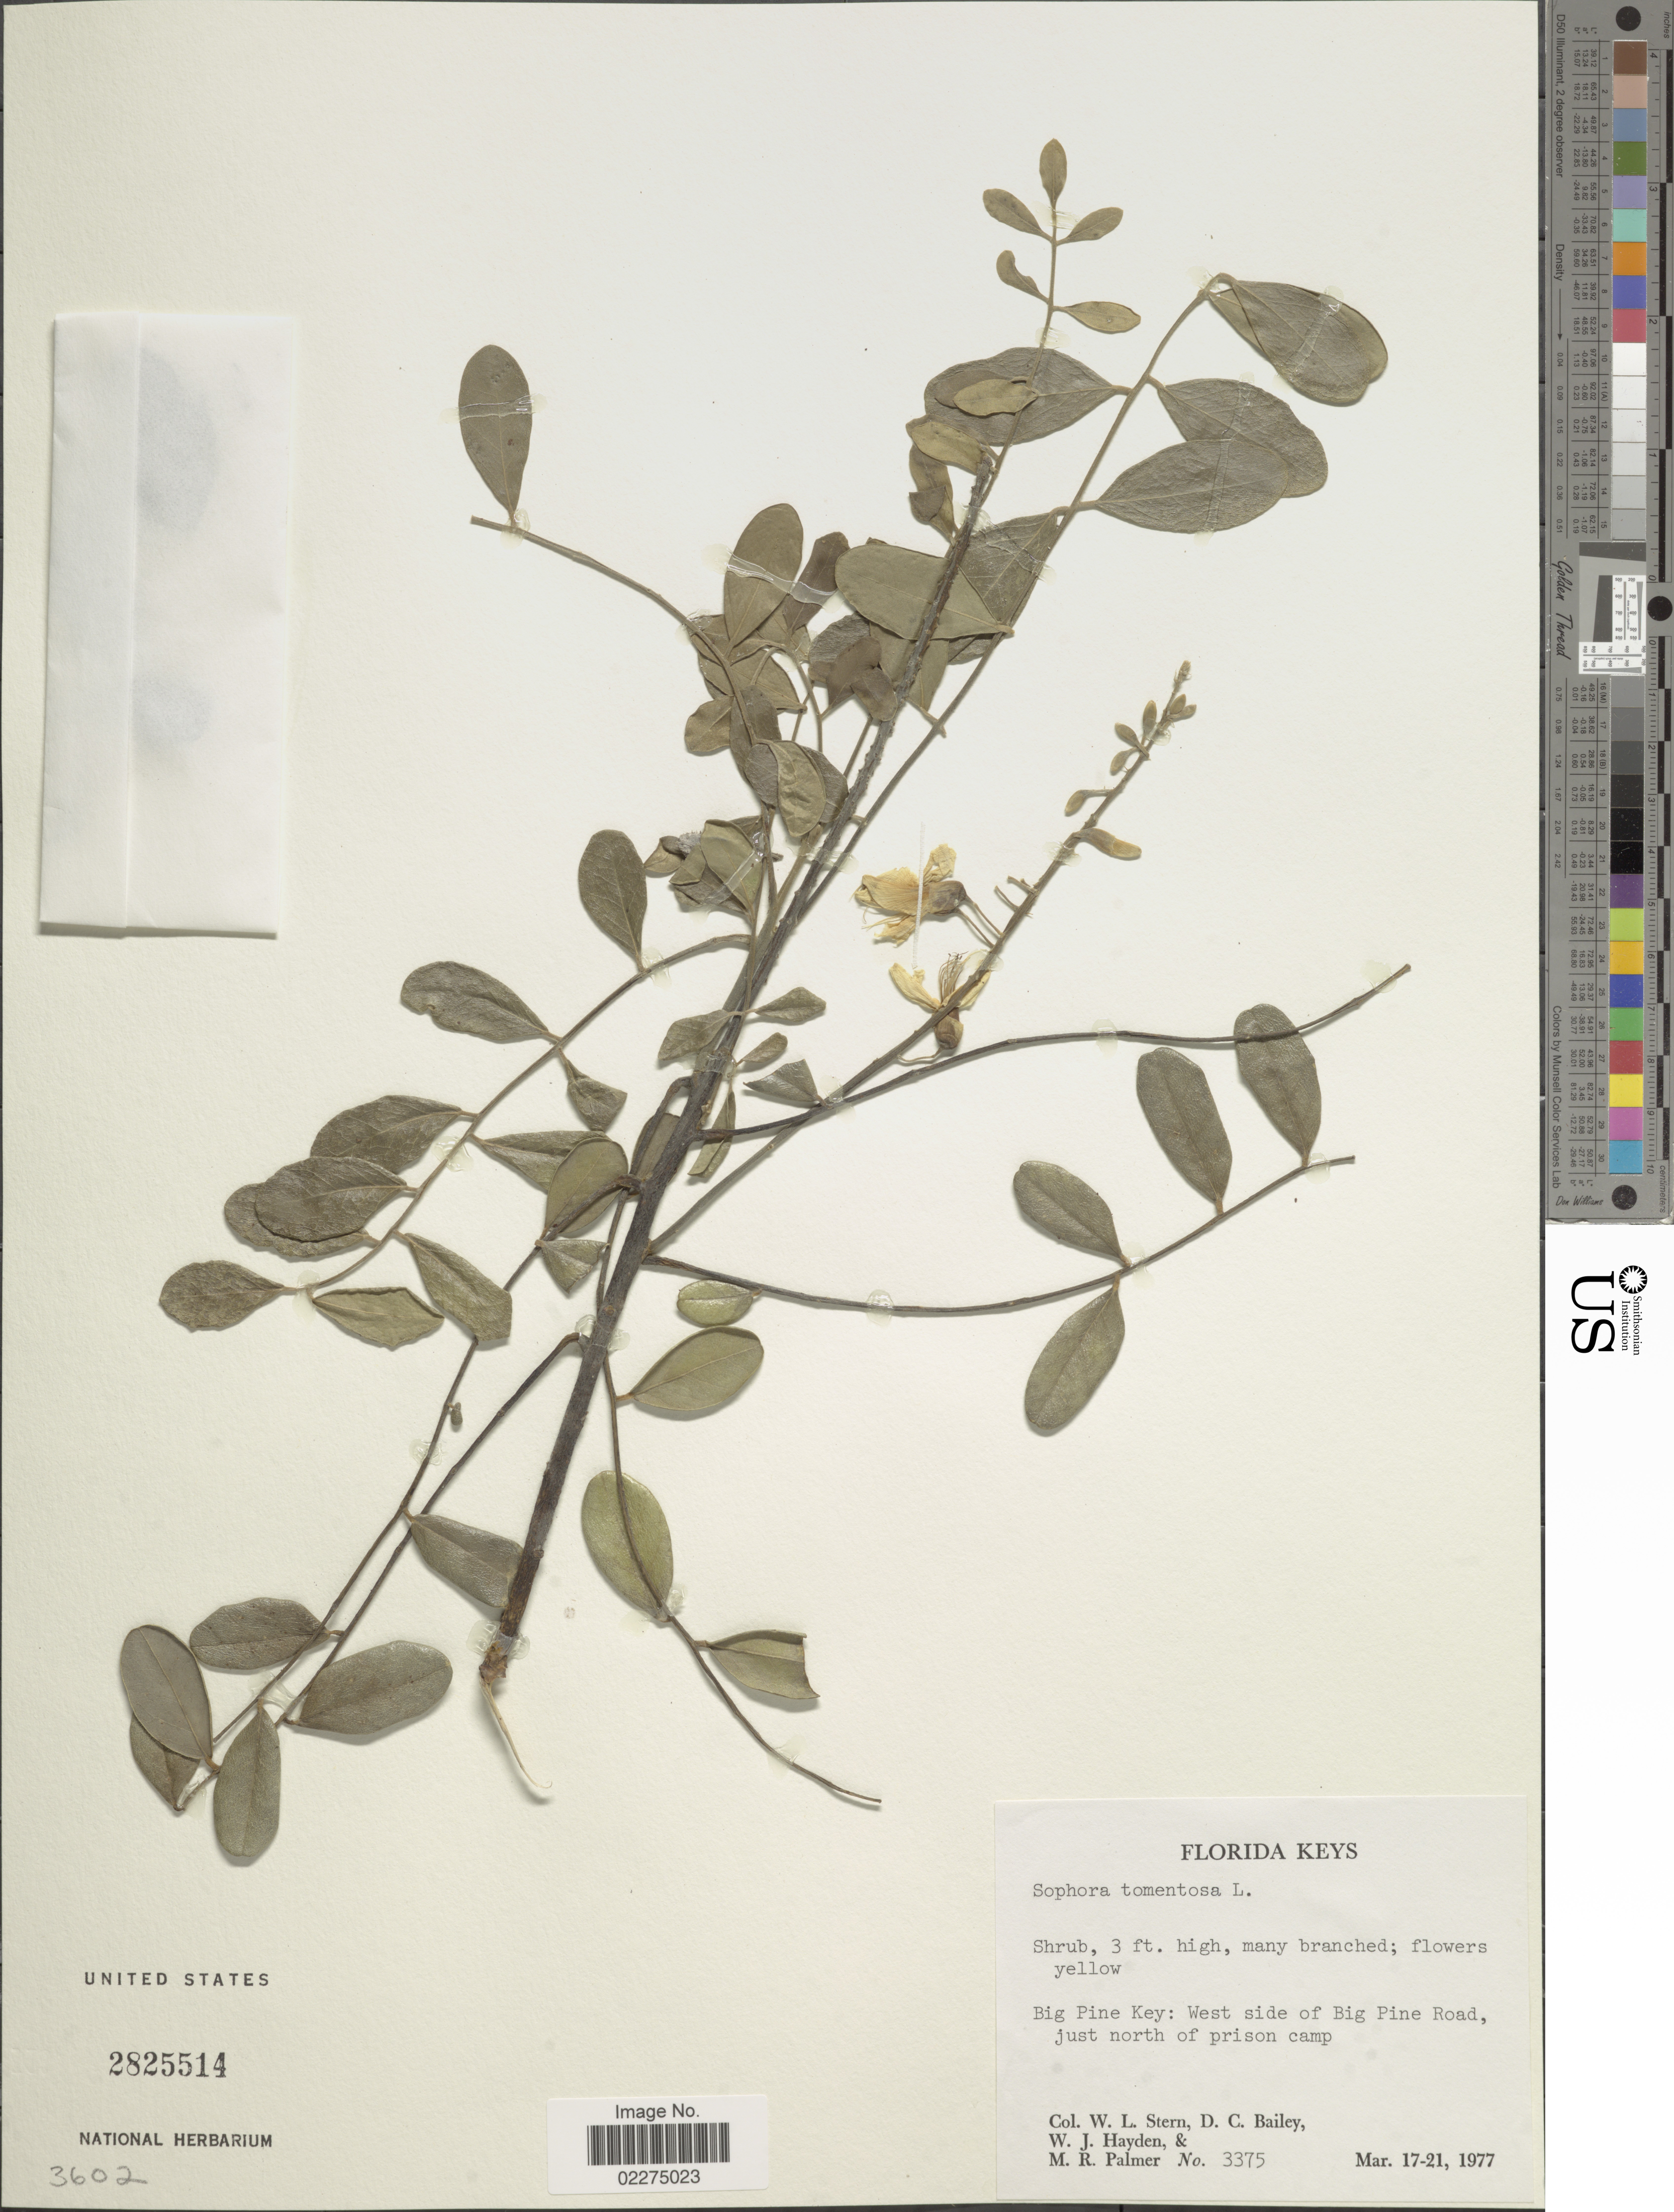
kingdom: Plantae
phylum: Tracheophyta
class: Magnoliopsida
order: Fabales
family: Fabaceae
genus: Sophora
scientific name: Sophora tomentosa var. truncata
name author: Torr. & A. Gray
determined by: Strong, Mark T., (BOT), Smithsonian Institution - National Museum of Natural History (UNITED STATES)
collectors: W. L. Stern, D. C. Bailey, W. Hayden & M. R. Palmer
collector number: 3375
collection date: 1977-03-17/1977-03-21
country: United States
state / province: Florida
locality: Big Pine Key: West side of Big Pine Road, just north of prison camp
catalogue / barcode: US 2825514